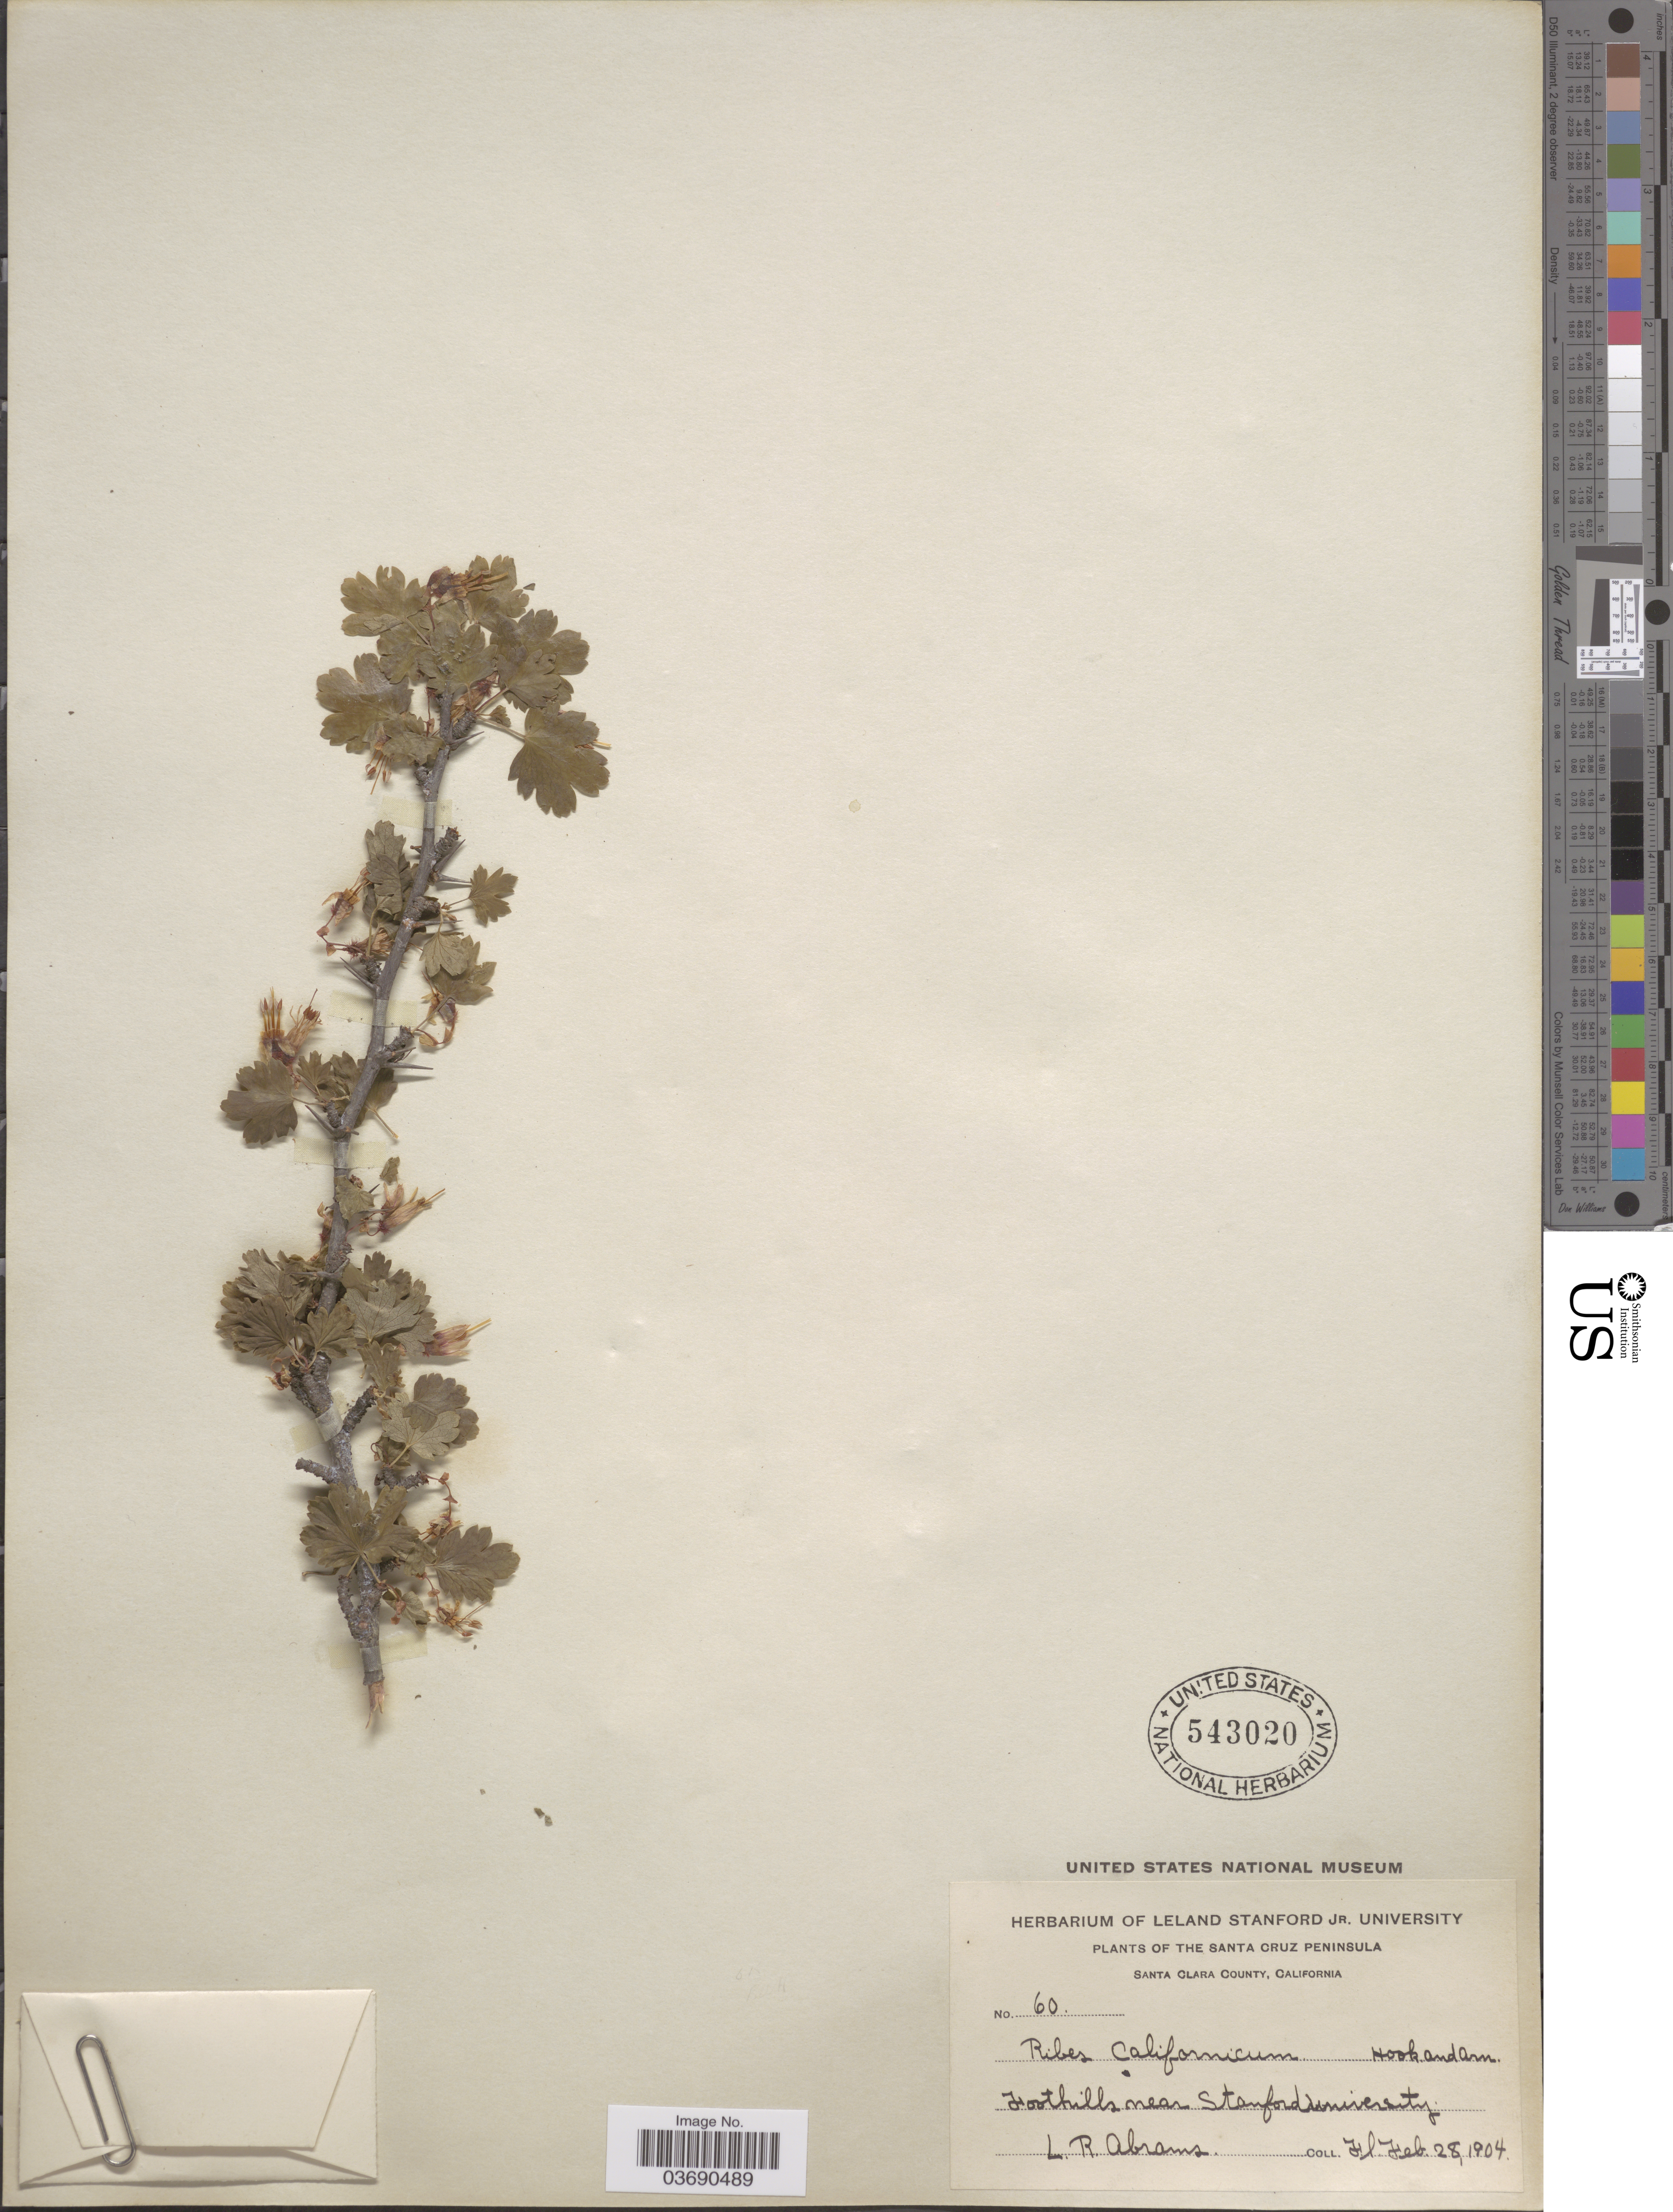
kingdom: Plantae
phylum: Tracheophyta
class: Magnoliopsida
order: Saxifragales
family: Grossulariaceae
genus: Ribes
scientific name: Ribes californicum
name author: Hook. & Arn.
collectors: L. Abrams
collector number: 60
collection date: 1904-02-28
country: United States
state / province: California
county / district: Santa Clara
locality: The Santa Cruz Peninsula. Santa Clara County. Foothills near Stanford University.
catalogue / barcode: US 543020